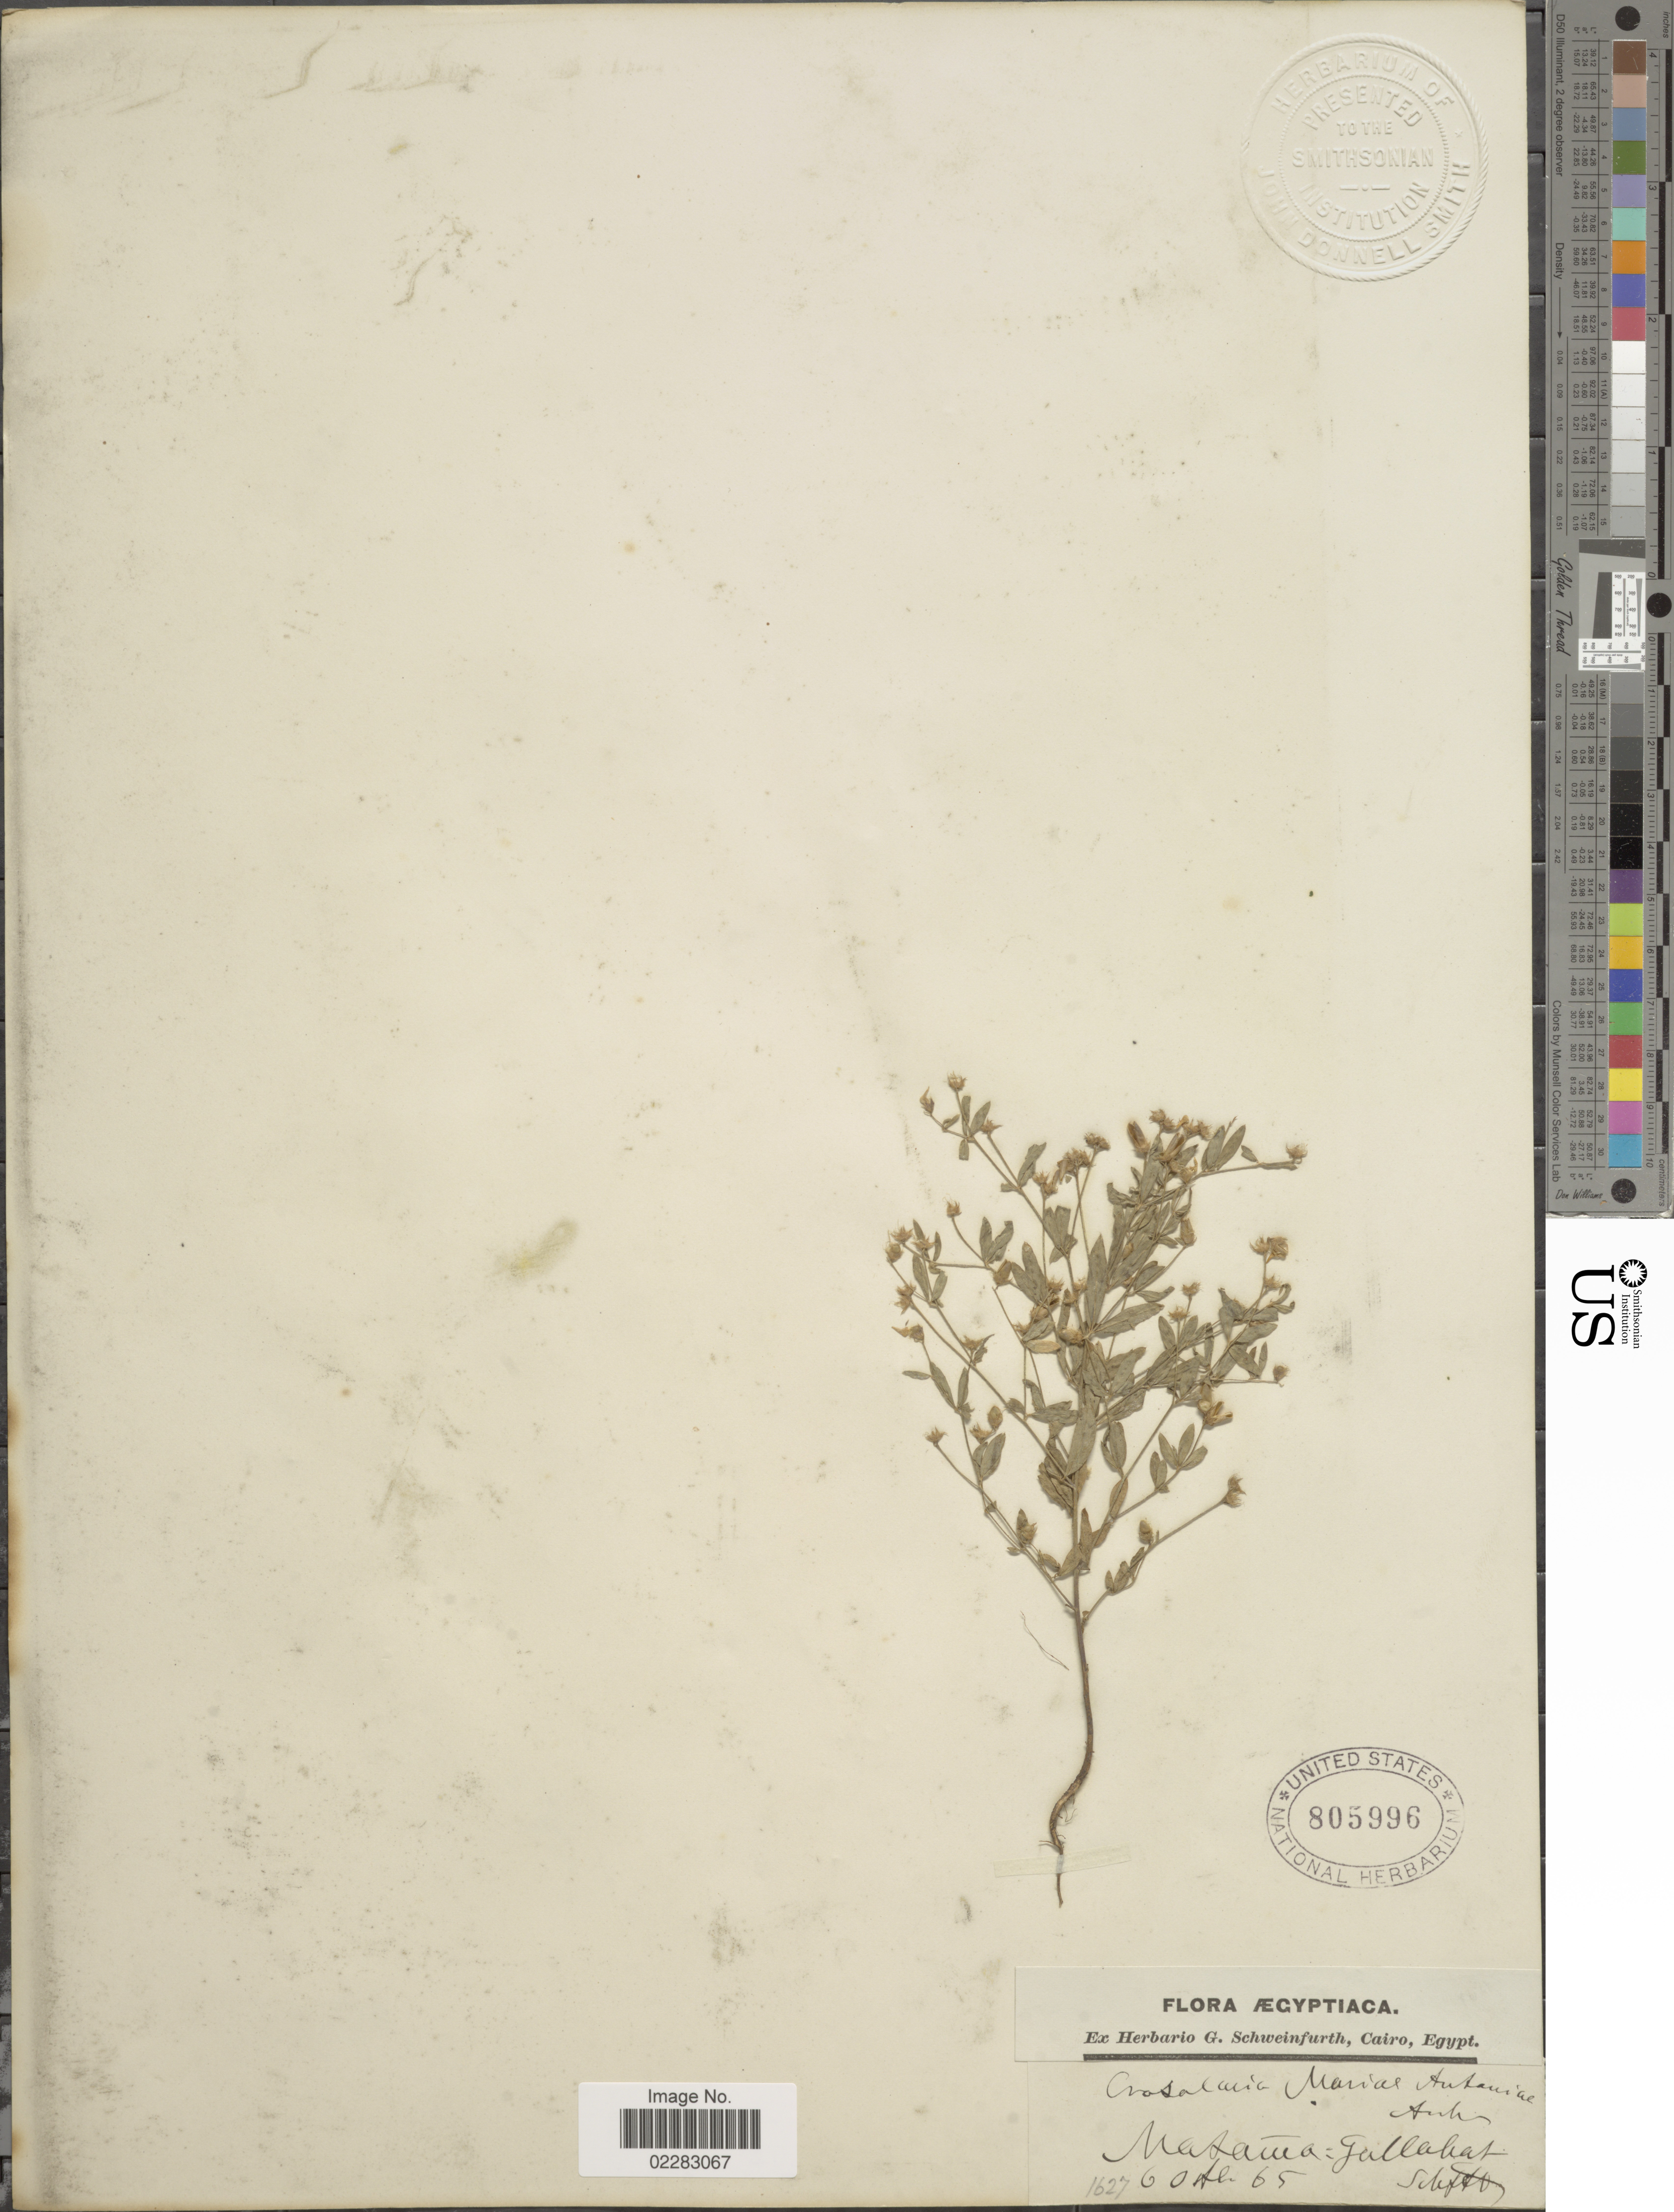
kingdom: Plantae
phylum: Tracheophyta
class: Magnoliopsida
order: Fabales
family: Fabaceae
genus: Crotalaria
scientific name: Crotalaria mariae-antoniae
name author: Aschers. ex Baker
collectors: G. A. Schweinfurth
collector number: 1627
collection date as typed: Transcribed d/m/y: 6/10/65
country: Egypt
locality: Matama: Gallahat. [interpreted]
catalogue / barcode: US 805996